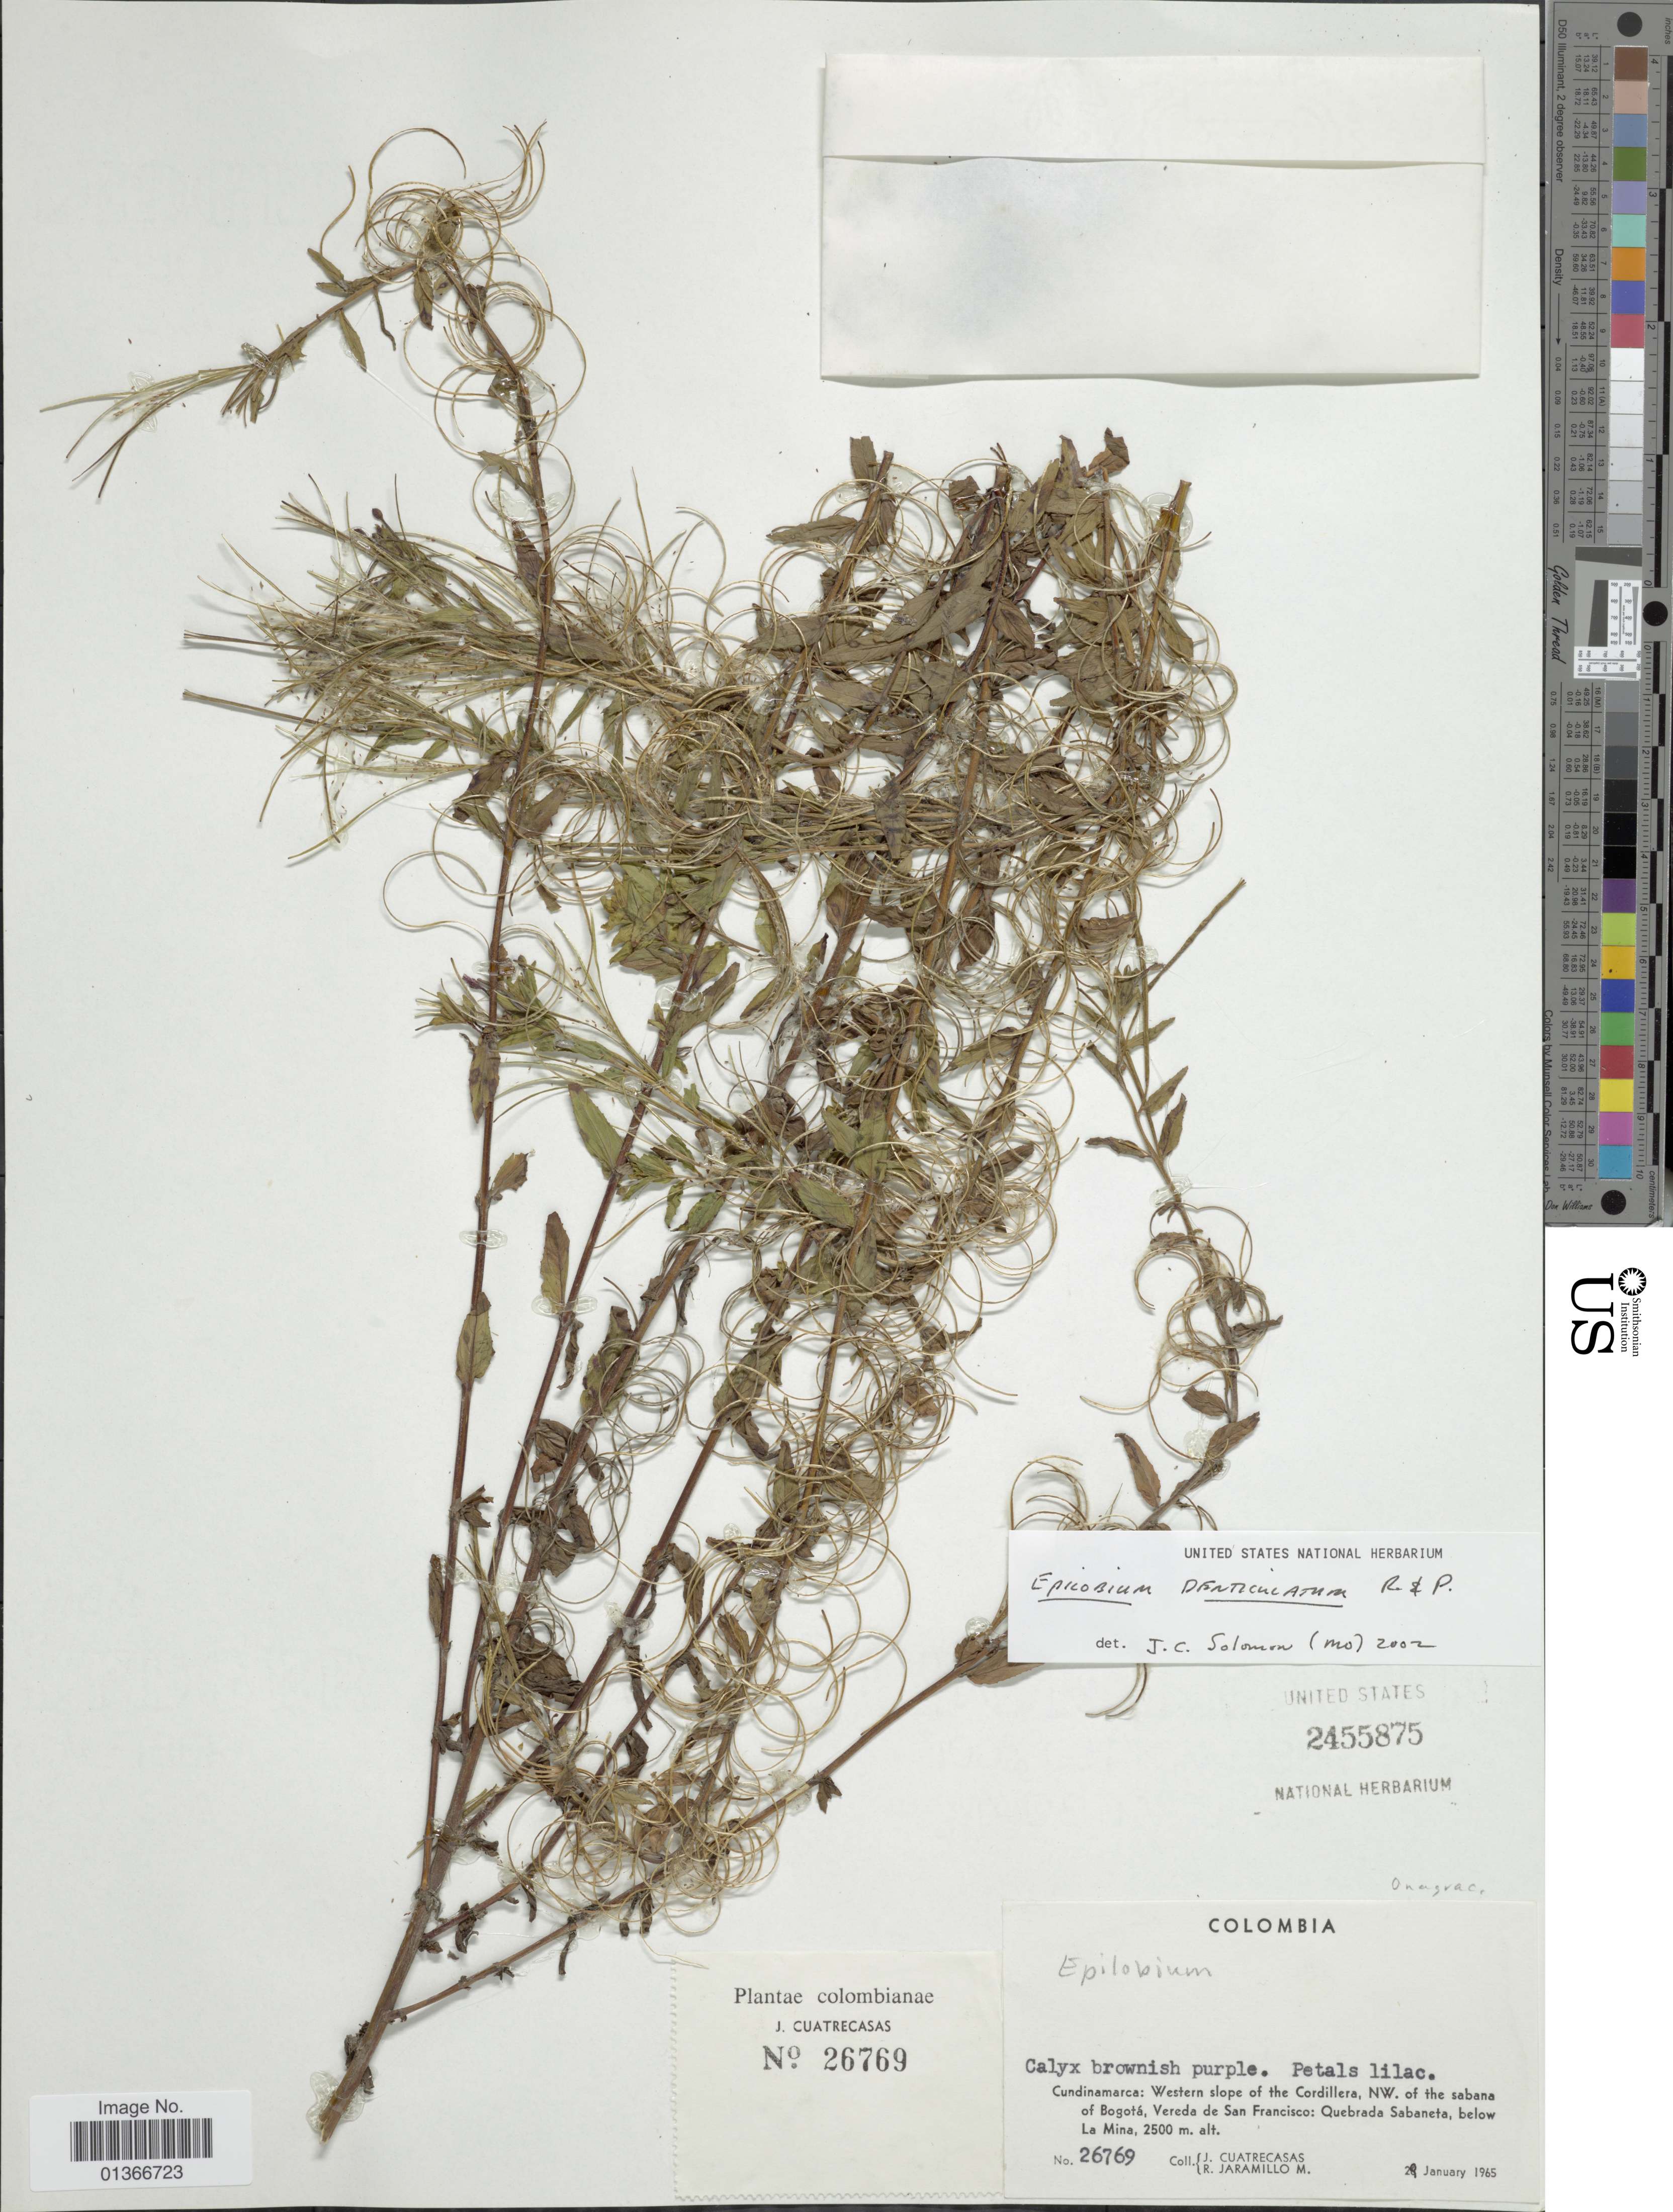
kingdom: Plantae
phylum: Tracheophyta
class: Magnoliopsida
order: Myrtales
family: Onagraceae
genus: Epilobium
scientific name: Epilobium denticulatum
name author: Ruiz & Pav.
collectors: J. Cuatrecasas & R. Jaramillo M.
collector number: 26769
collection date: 1965-01-29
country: Colombia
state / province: Cundinamarca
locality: Western slope of the Cordillera, NW. of the sabana of Bogotá, Vereda de San Francisco: QuebradaSabaneta, below La Mina.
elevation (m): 2500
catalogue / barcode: US 2455875